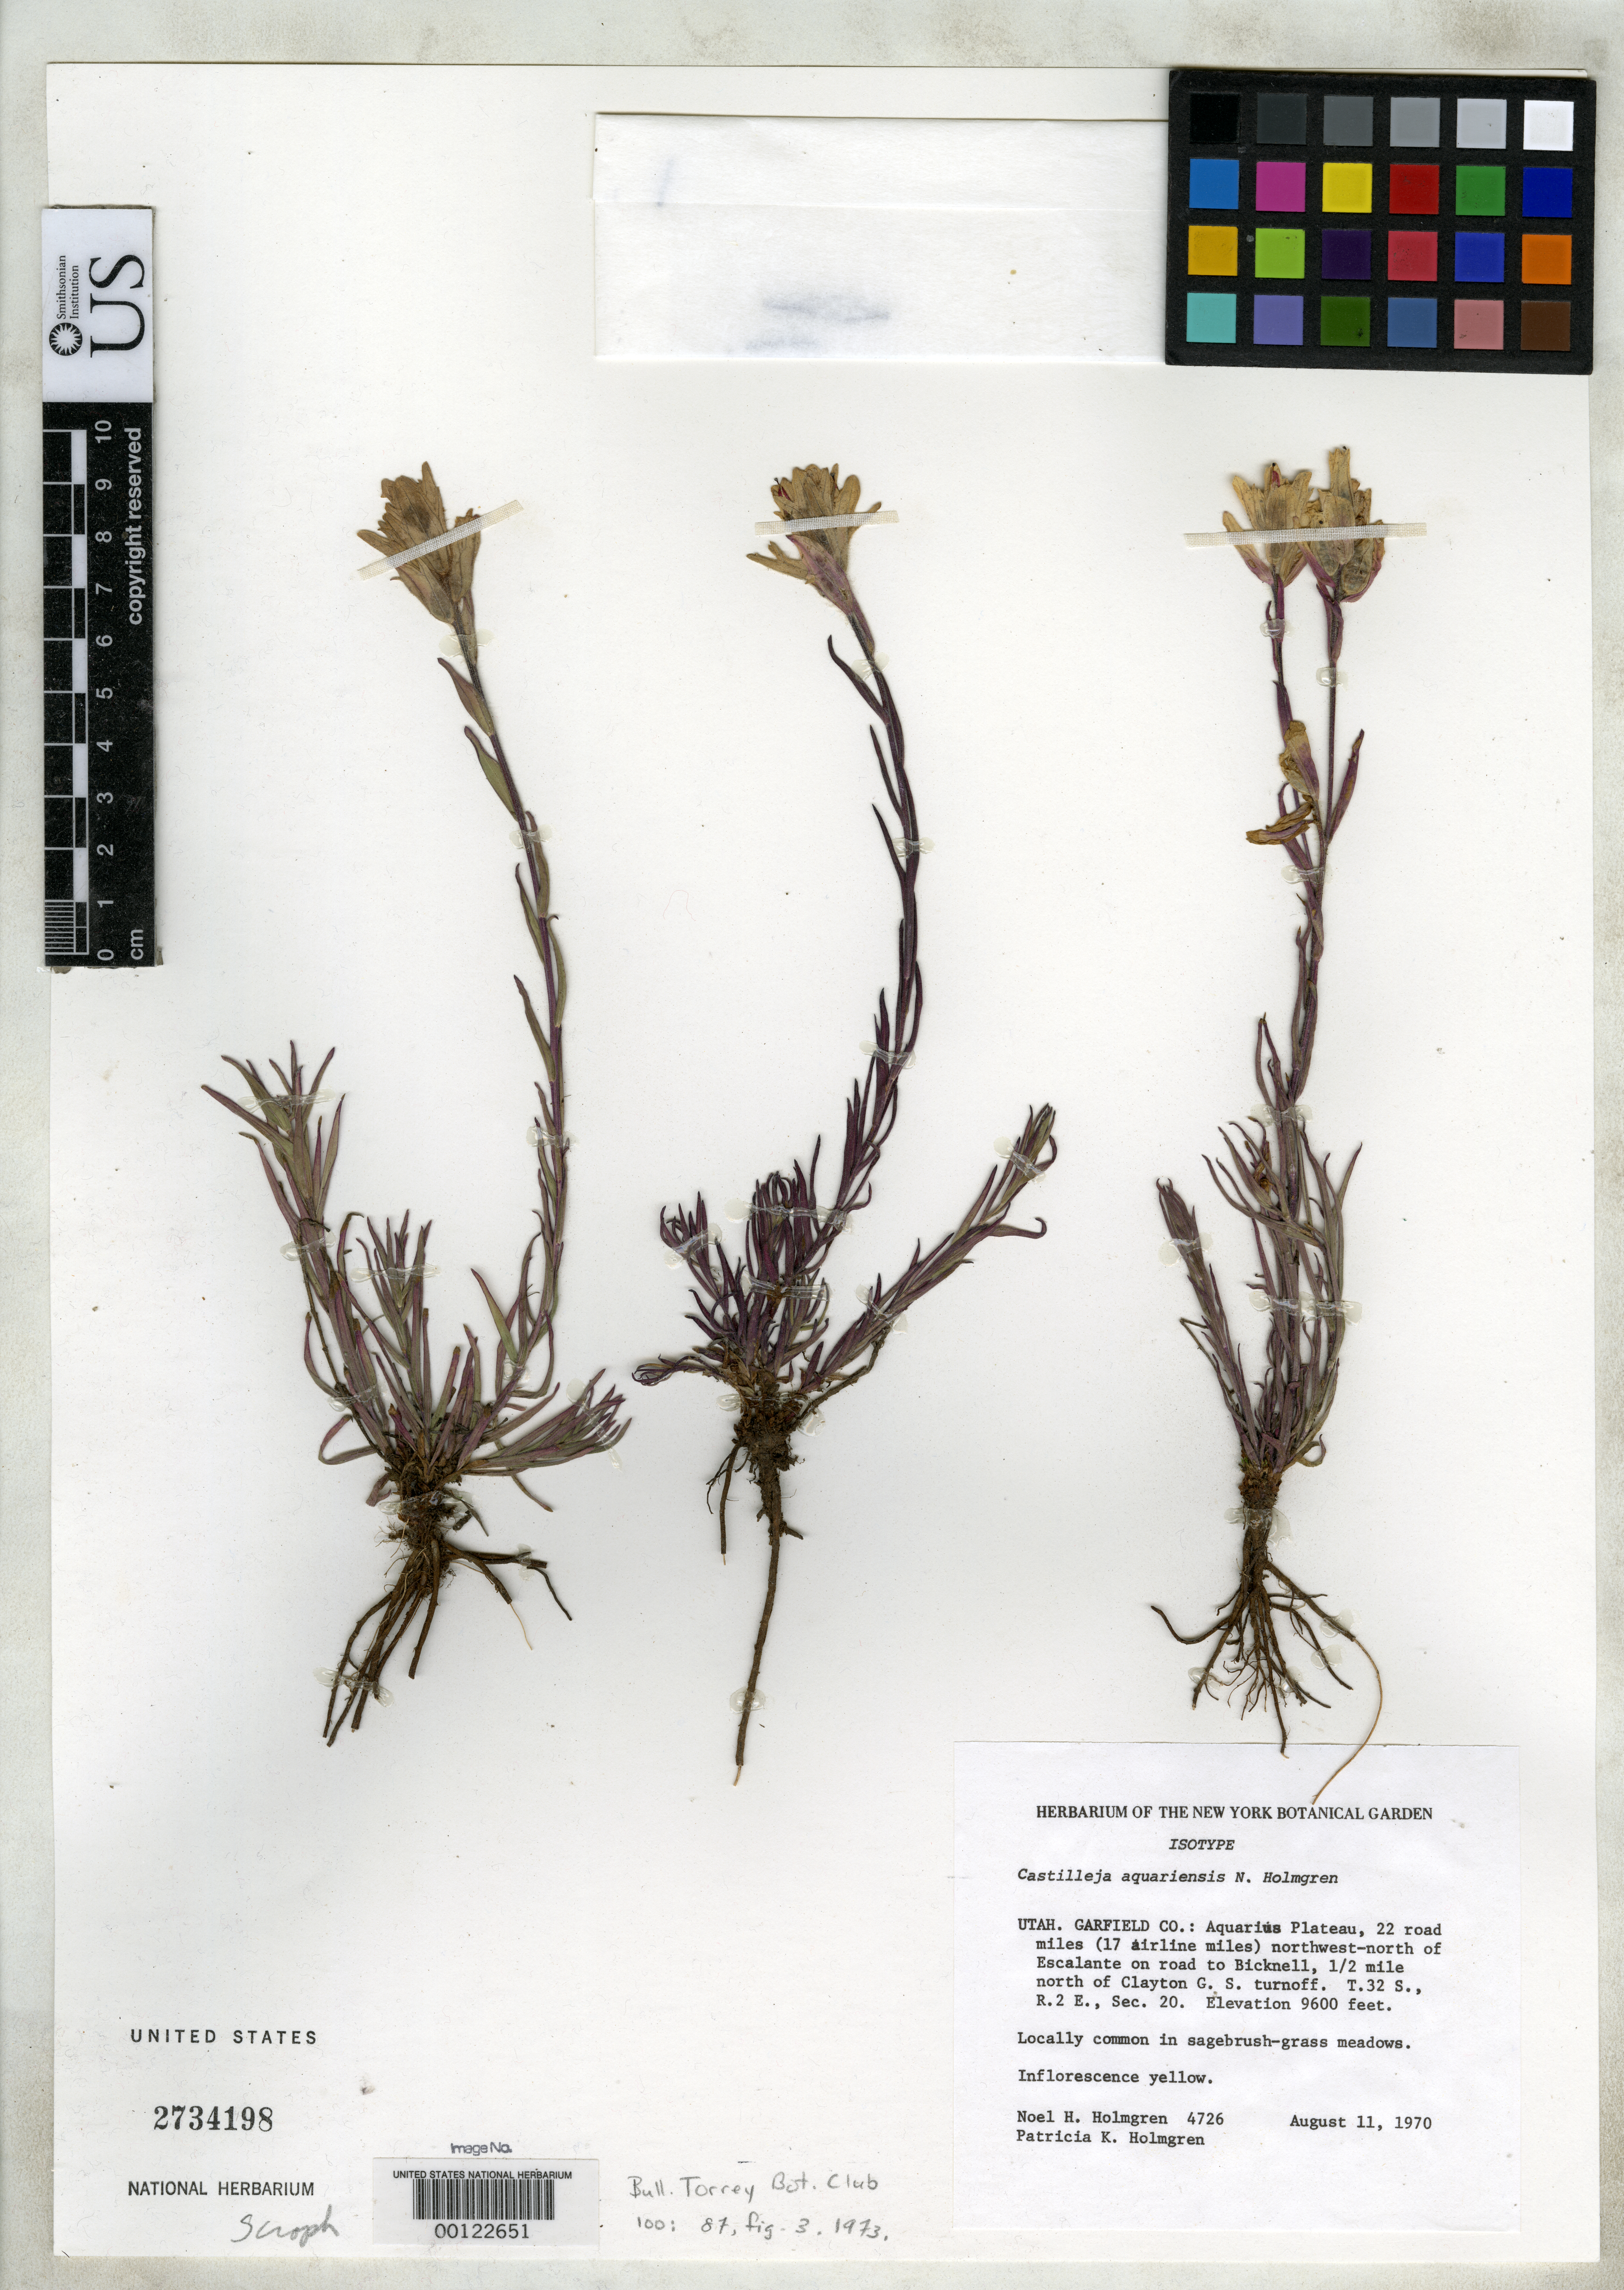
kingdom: Plantae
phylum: Tracheophyta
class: Magnoliopsida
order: Lamiales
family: Orobanchaceae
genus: Castilleja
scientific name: Castilleja aquariensis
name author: N.H. Holmgren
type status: Isotype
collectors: N. H. Holmgren & P. K. Holmgren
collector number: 4726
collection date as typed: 11 Aug 1970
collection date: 1970-08-11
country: United States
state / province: Utah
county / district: Garfield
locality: Aguarius Plateau, north of Escalante on road to Bicknell alt. 9600 ft.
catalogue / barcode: US 2734198